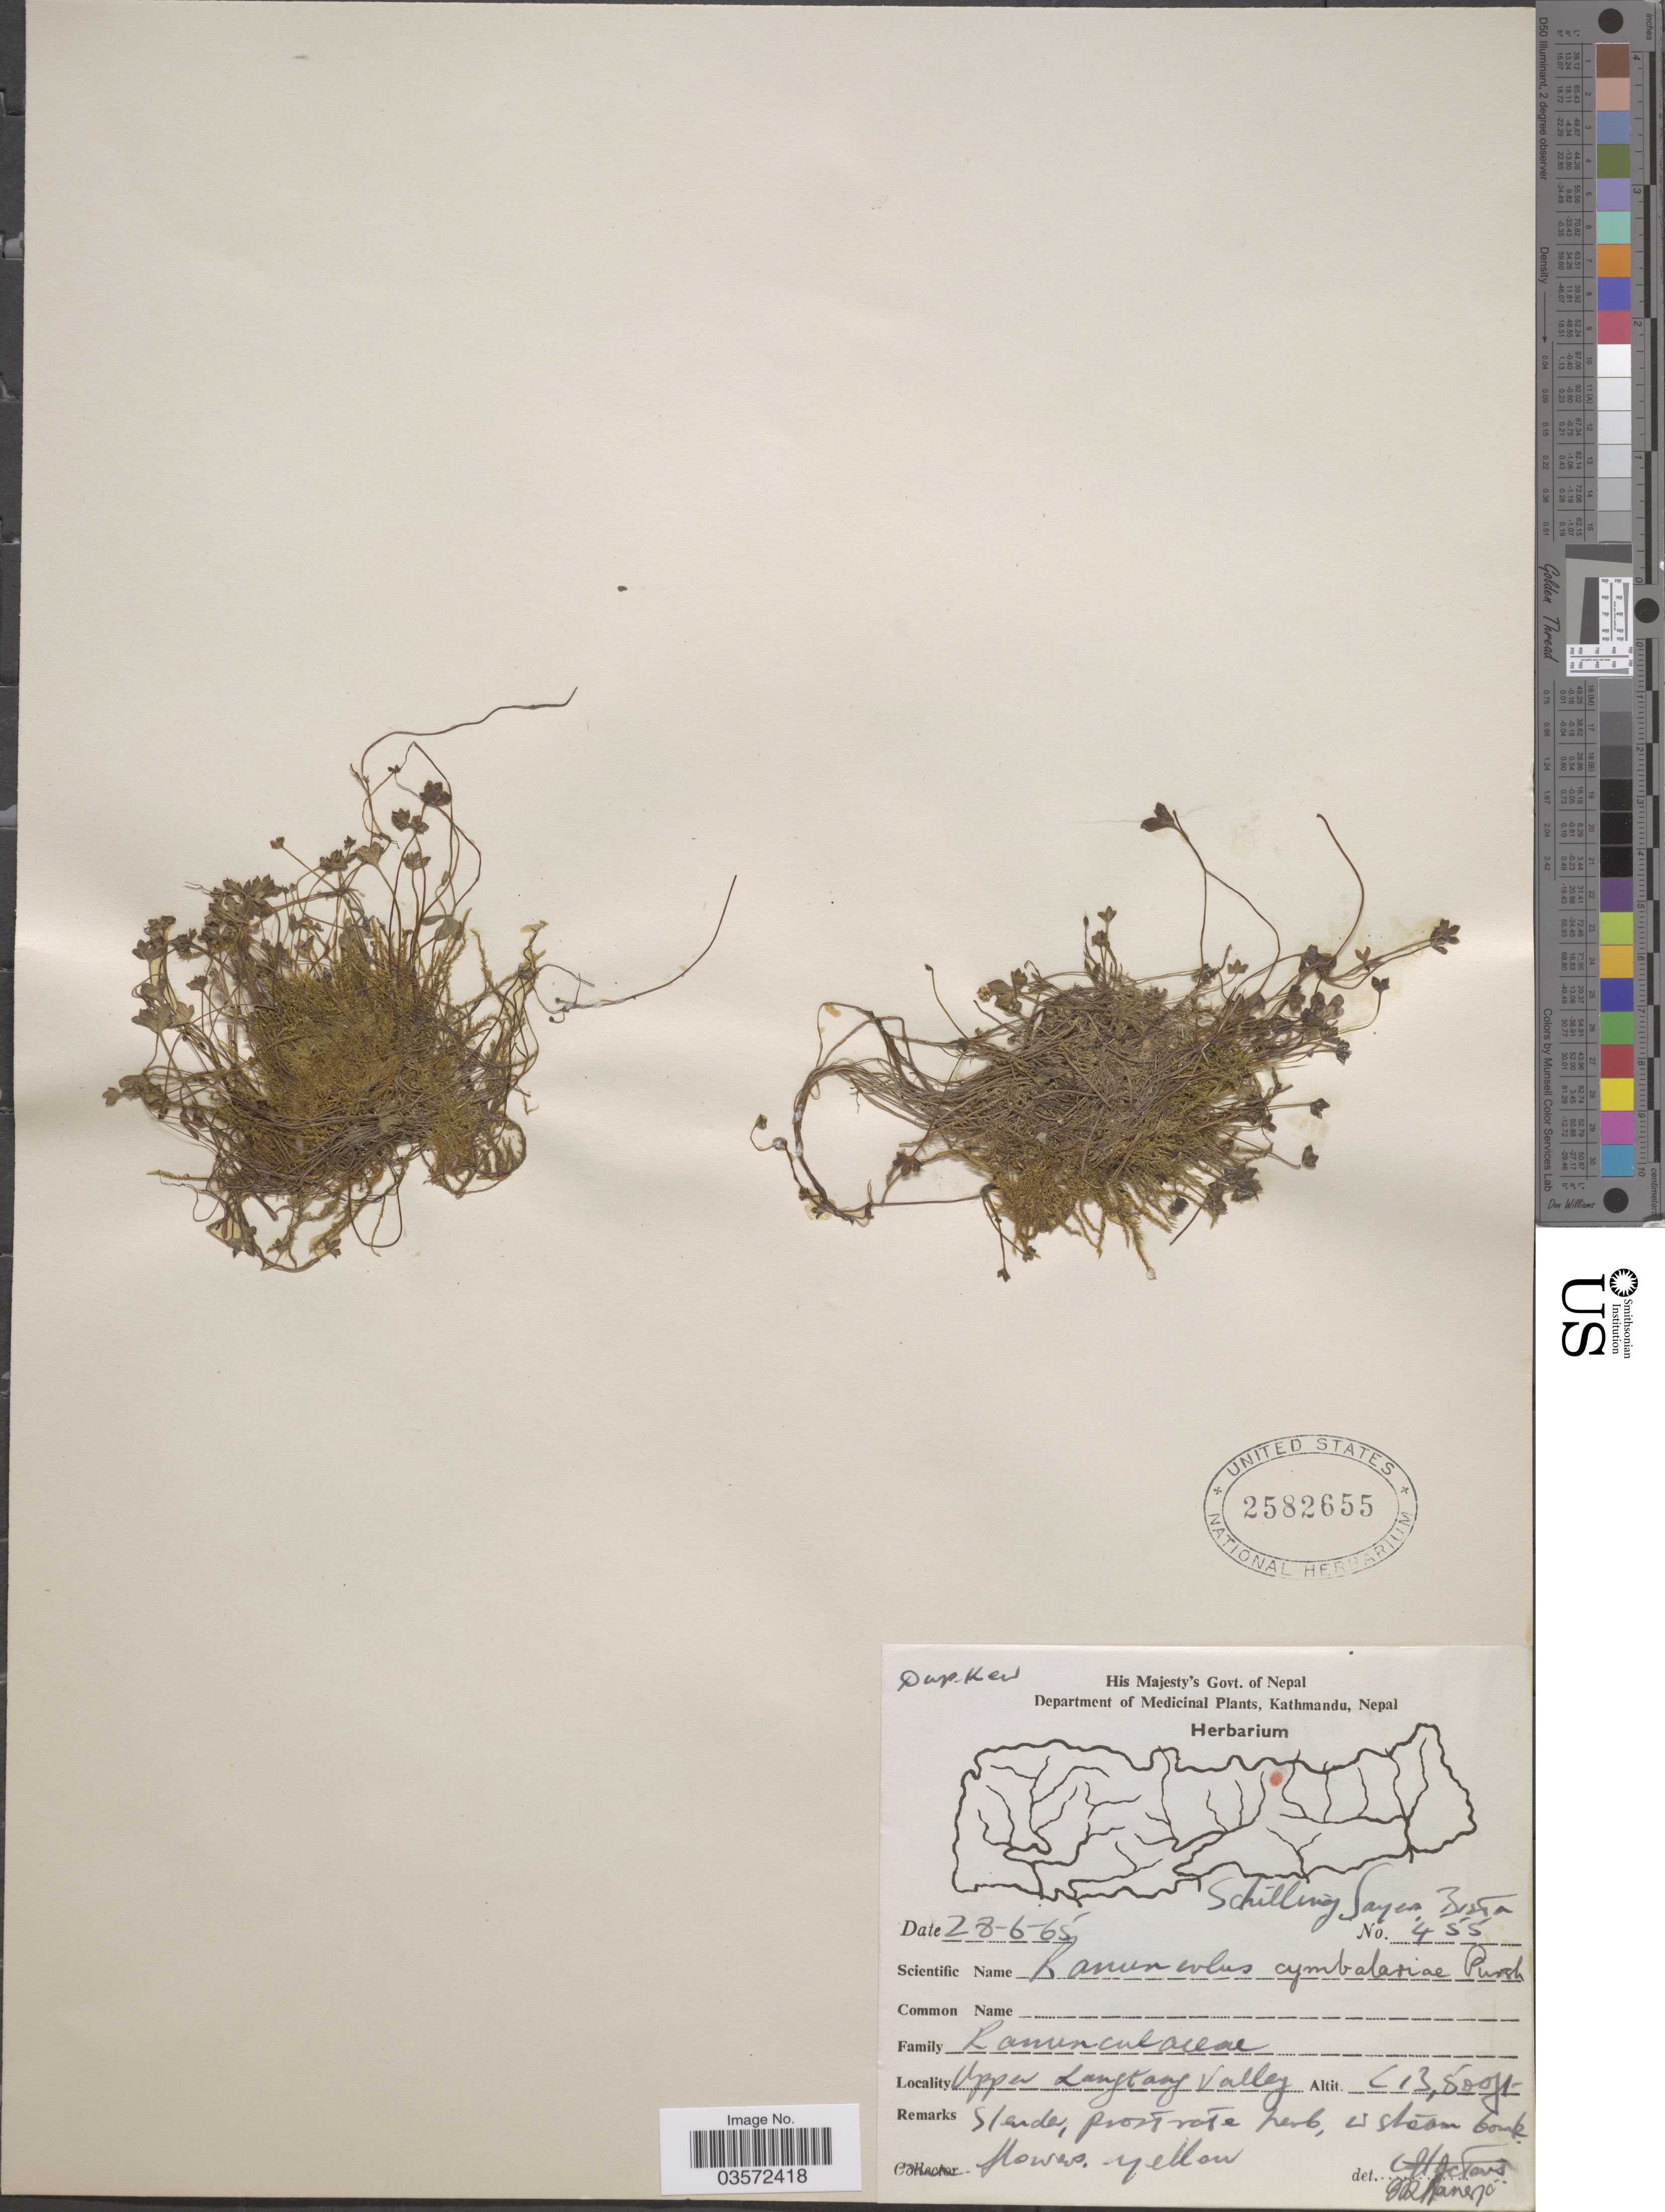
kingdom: Plantae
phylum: Tracheophyta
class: Magnoliopsida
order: Ranunculales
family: Ranunculaceae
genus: Halerpestes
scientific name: Halerpestes cymbalaria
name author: (Pursh) Greene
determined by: Strong, M. T., (US), Smithsonian Institution - National Museum of Natural History (UNITED STATES)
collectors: Schilling, --, -. Sayers & -. Bista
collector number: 455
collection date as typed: Transcribed d/m/y: 28/6/65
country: Nepal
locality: Upper Langtang Valley.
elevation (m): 4115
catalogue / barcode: US 2582655